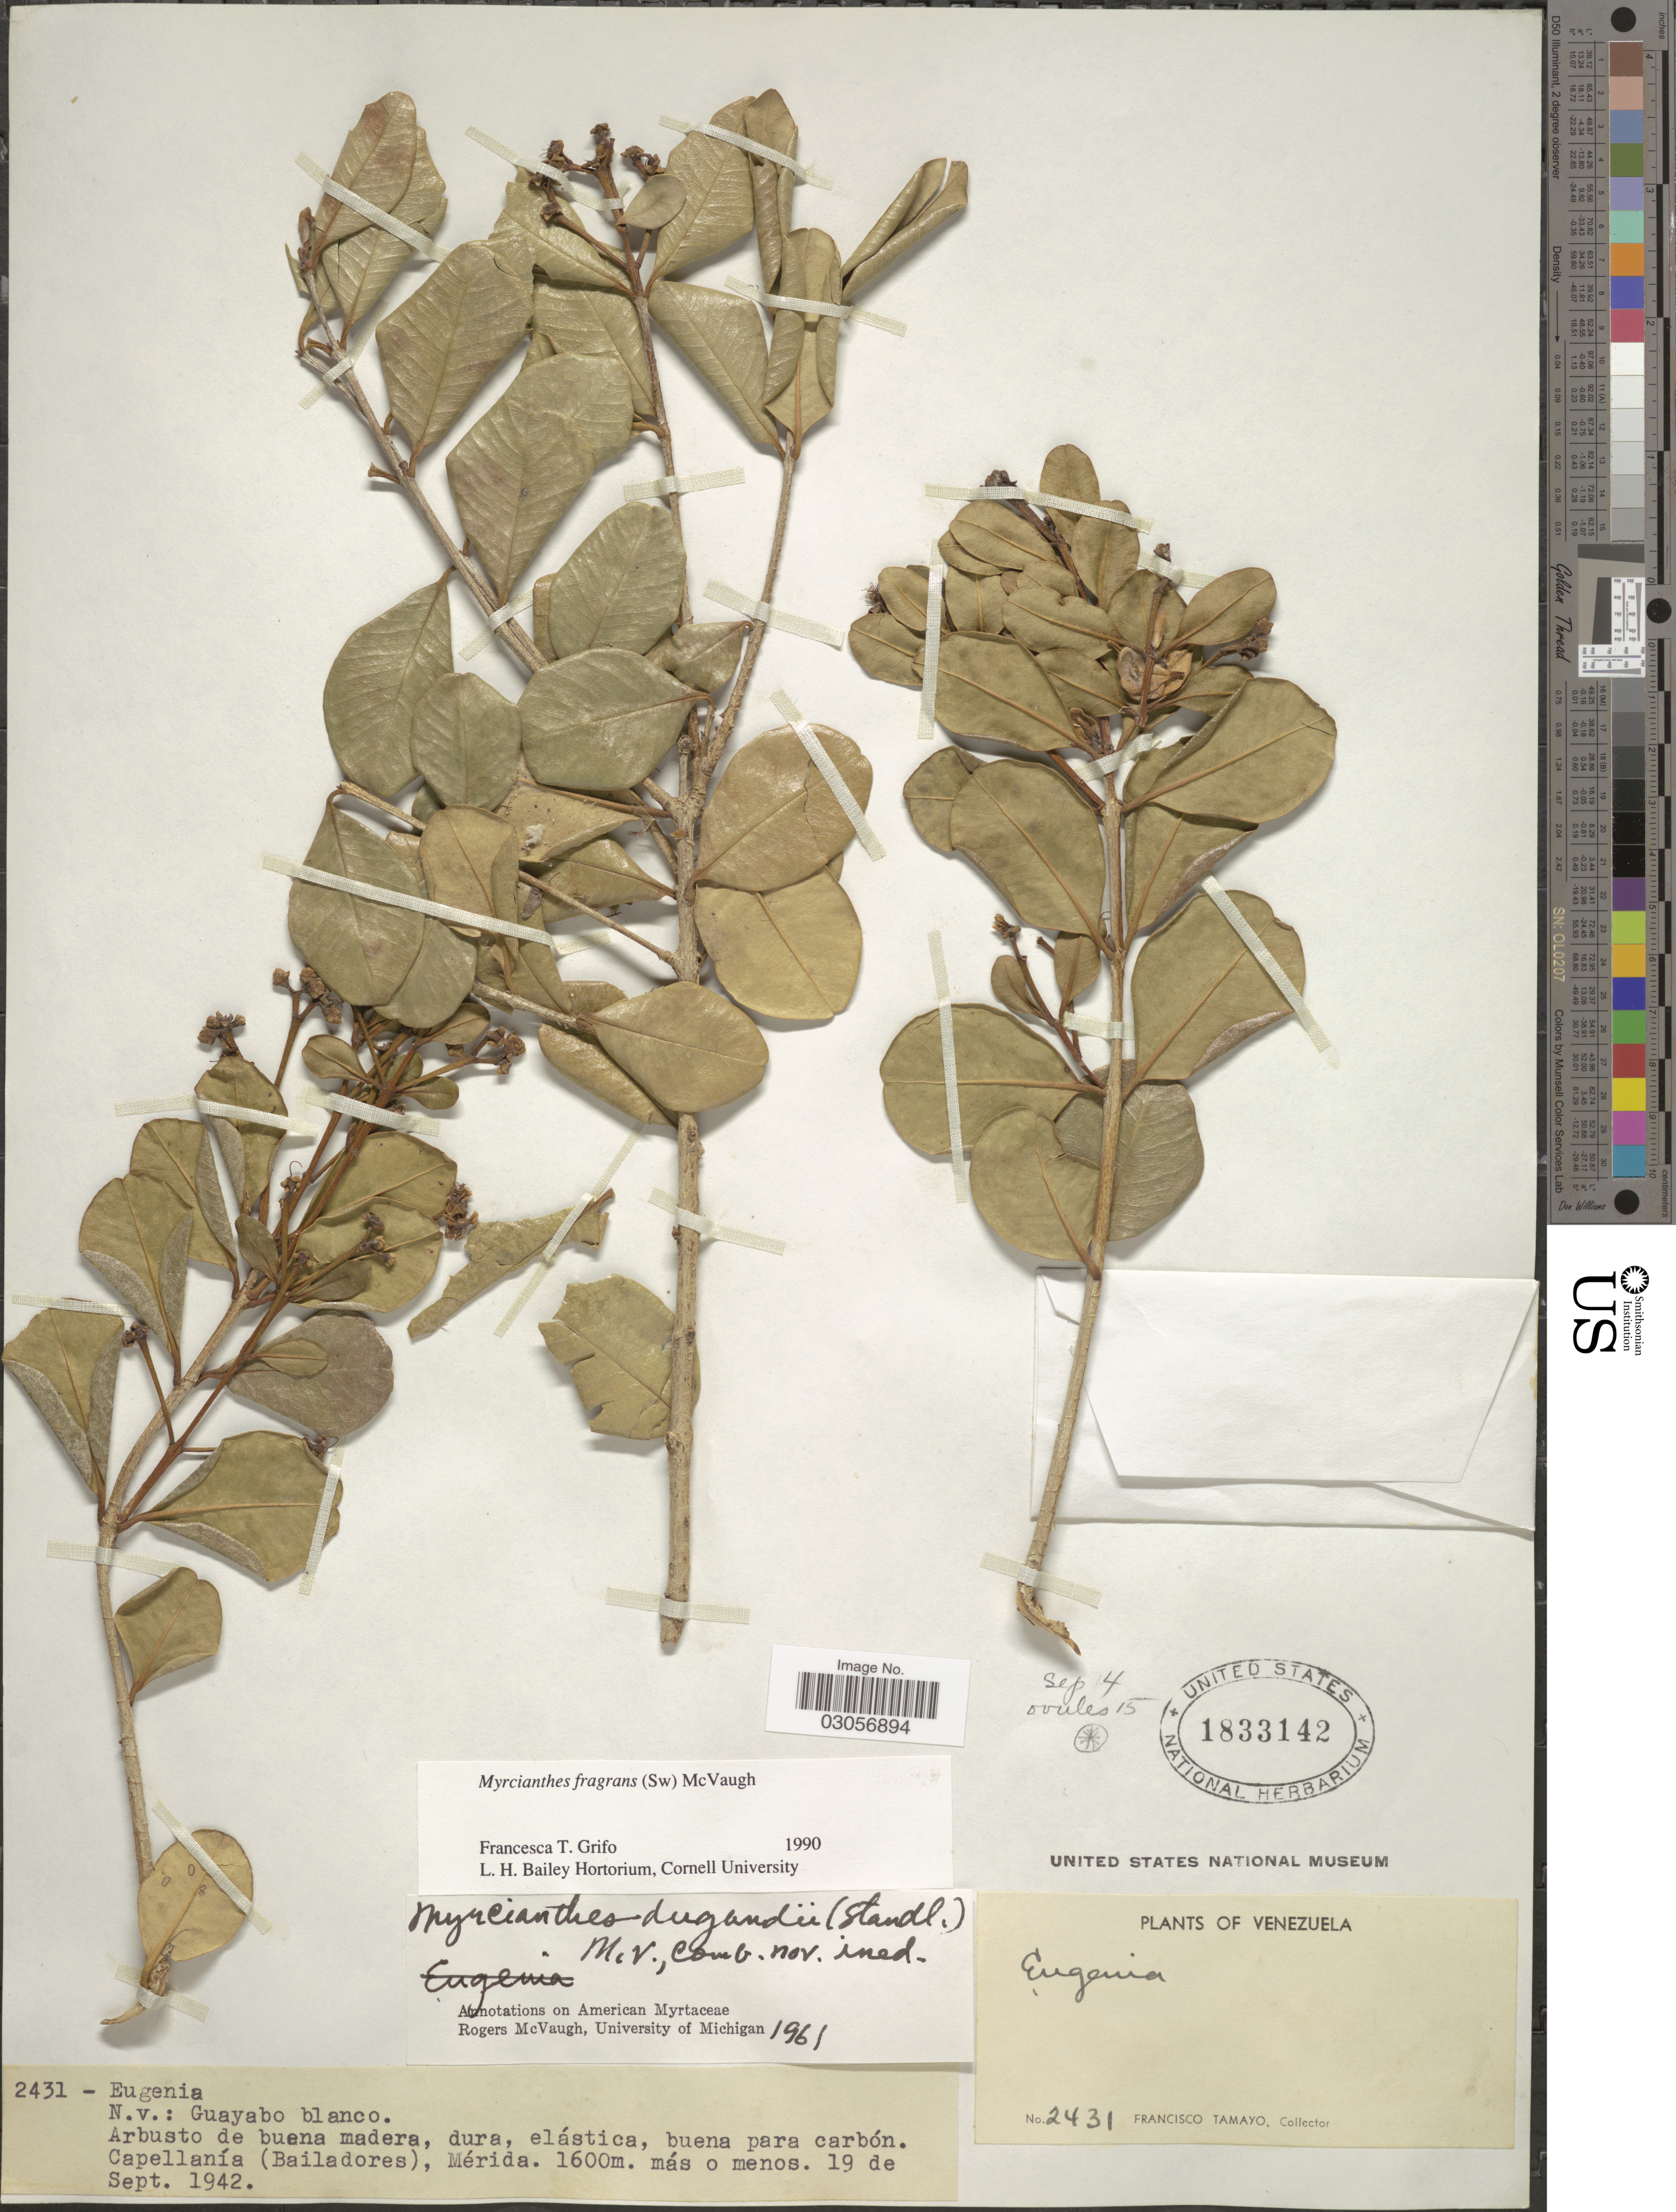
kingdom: Plantae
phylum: Tracheophyta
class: Magnoliopsida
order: Myrtales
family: Myrtaceae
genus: Myrcianthes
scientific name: Myrcianthes fragrans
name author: (Sw.) McVaugh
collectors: F. Tamayo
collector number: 2431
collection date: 1942-09-19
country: Venezuela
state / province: Mérida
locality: Capellanía (Bailadores).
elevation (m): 1600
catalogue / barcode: US 1833142